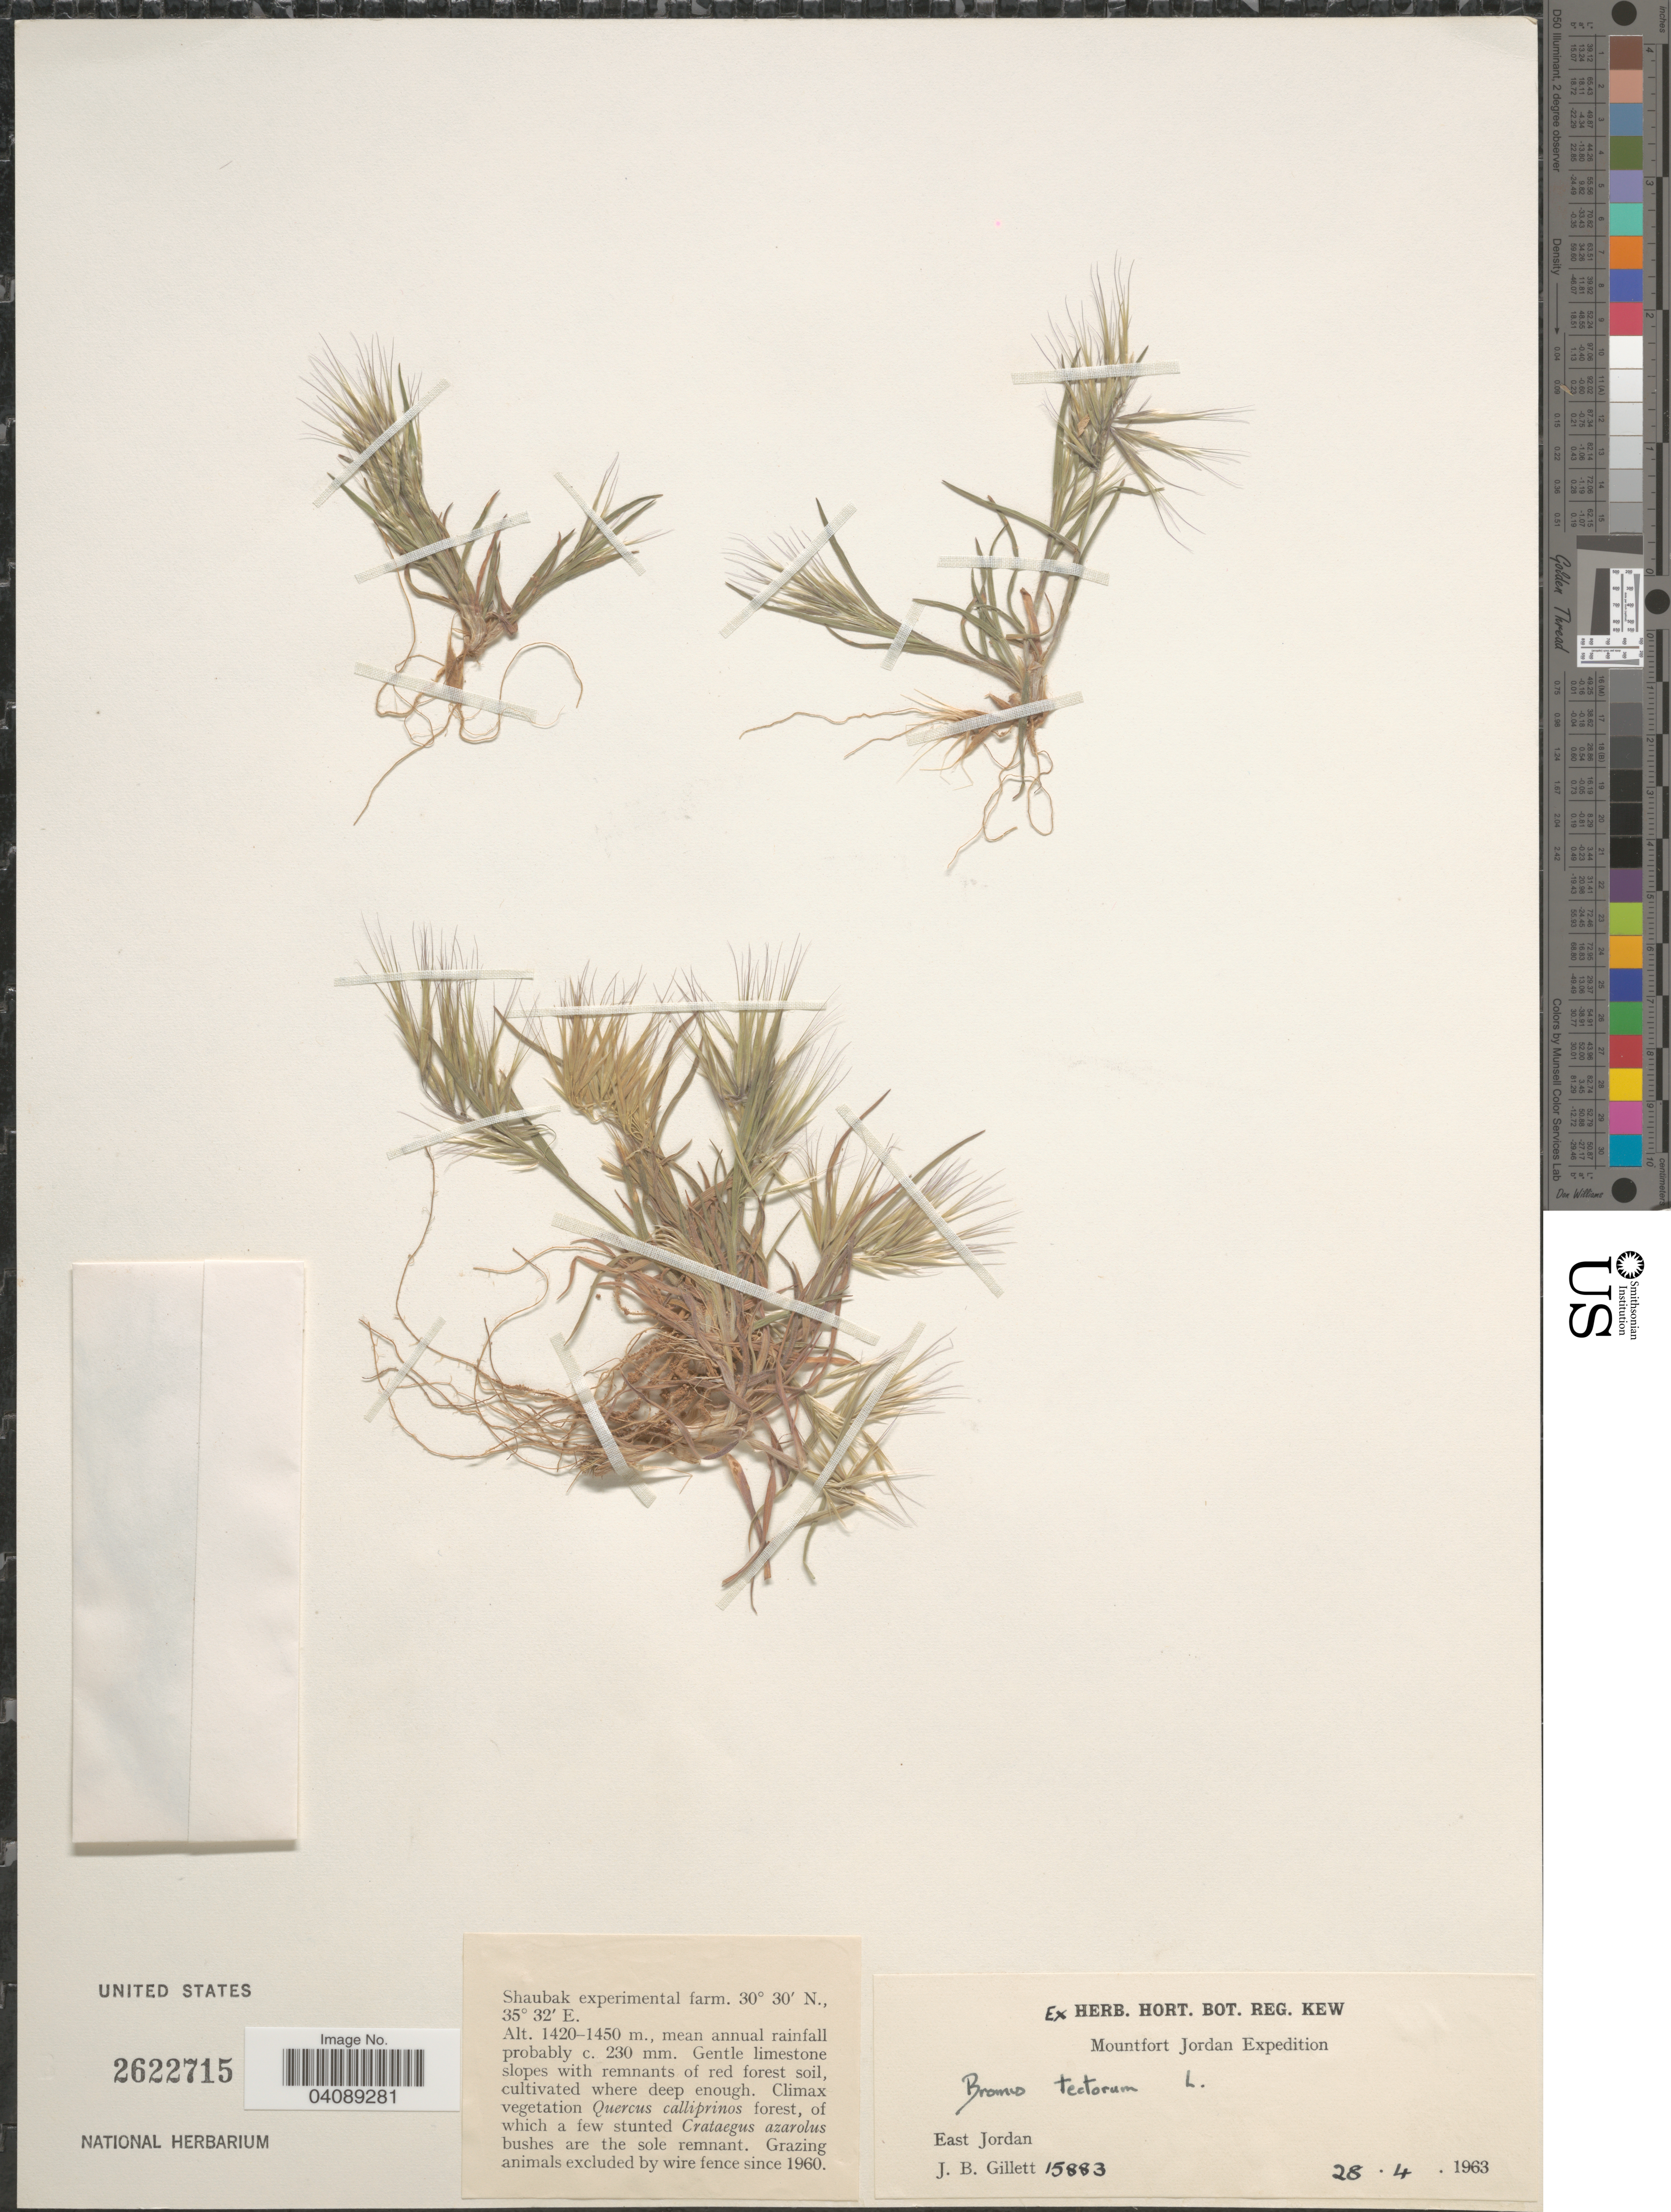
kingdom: Plantae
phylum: Tracheophyta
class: Liliopsida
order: Poales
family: Poaceae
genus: Bromus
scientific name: Bromus tectorum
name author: L.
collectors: J. B. Gillett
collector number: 15883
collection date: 1963-04-28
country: Jordan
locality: Mountfort Jordan Expedition. East Jordan. Shaubak experimental farm.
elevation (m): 1420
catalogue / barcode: US 2622715